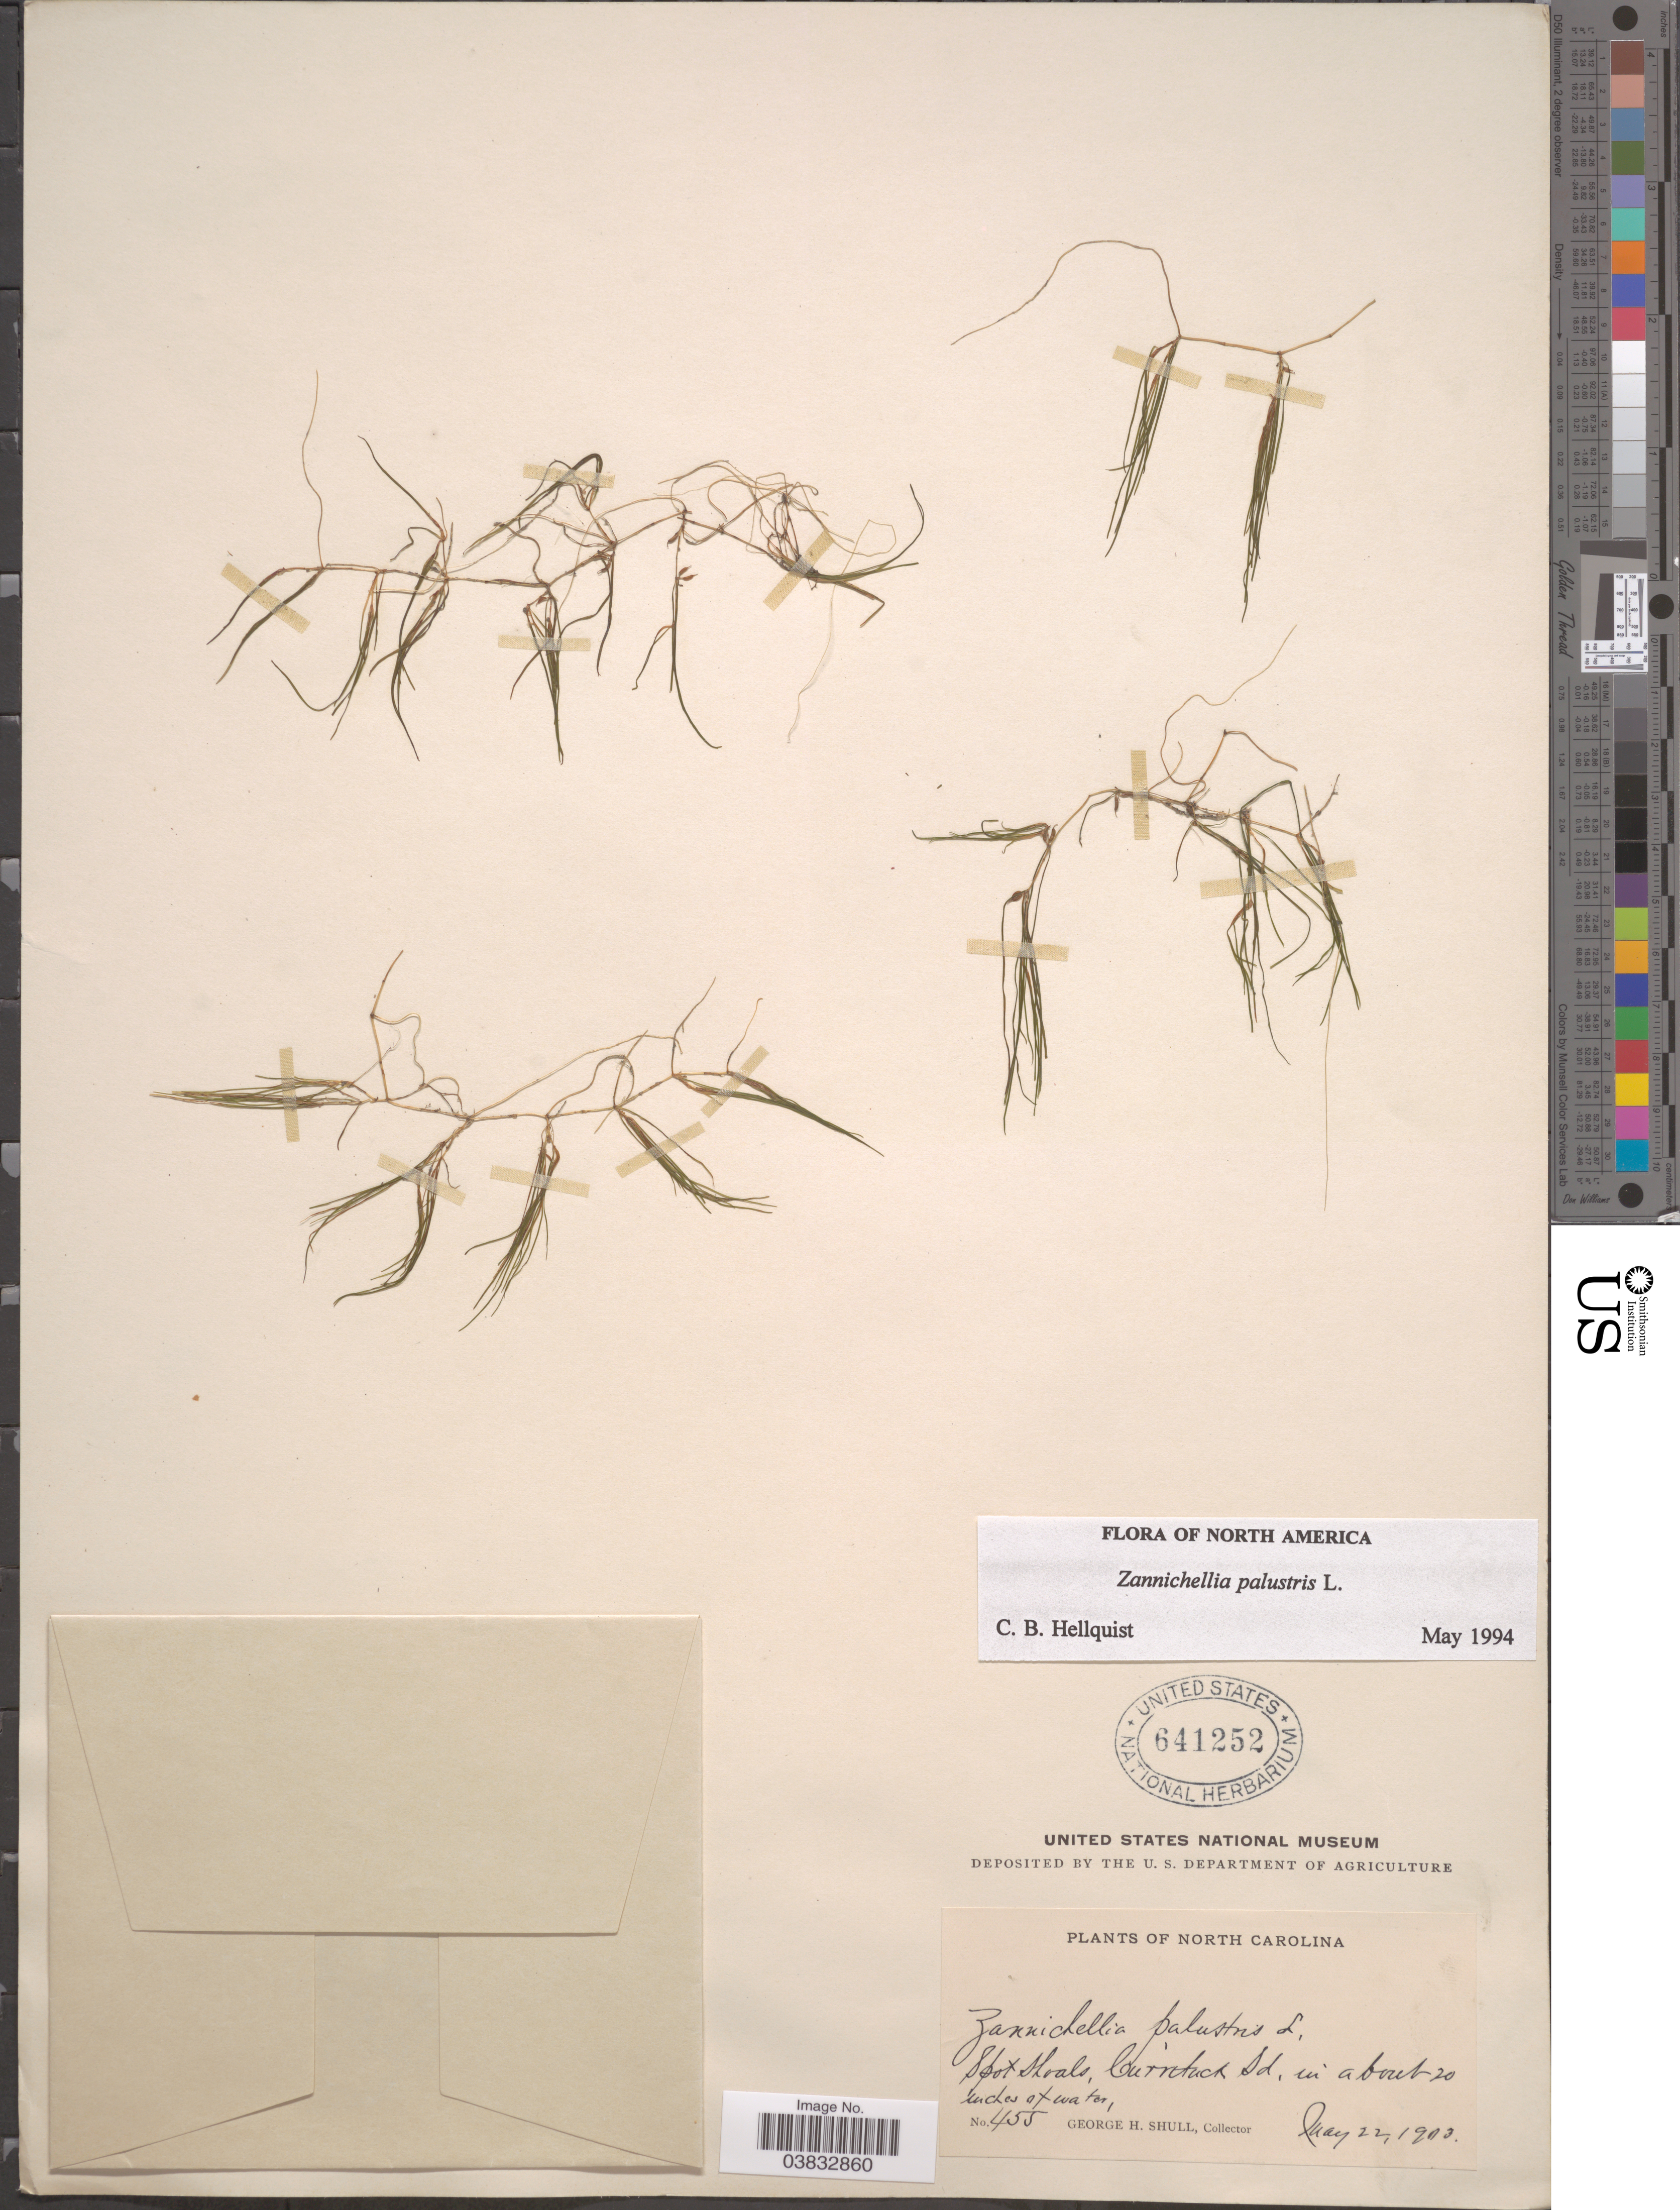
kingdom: Plantae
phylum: Tracheophyta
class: Liliopsida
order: Alismatales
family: Potamogetonaceae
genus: Zannichellia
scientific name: Zannichellia palustris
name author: L.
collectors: G. H. Shull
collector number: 455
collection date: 1903-05-22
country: United States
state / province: North Carolina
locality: Spot shoals, Currituck Id.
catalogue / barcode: US 641252